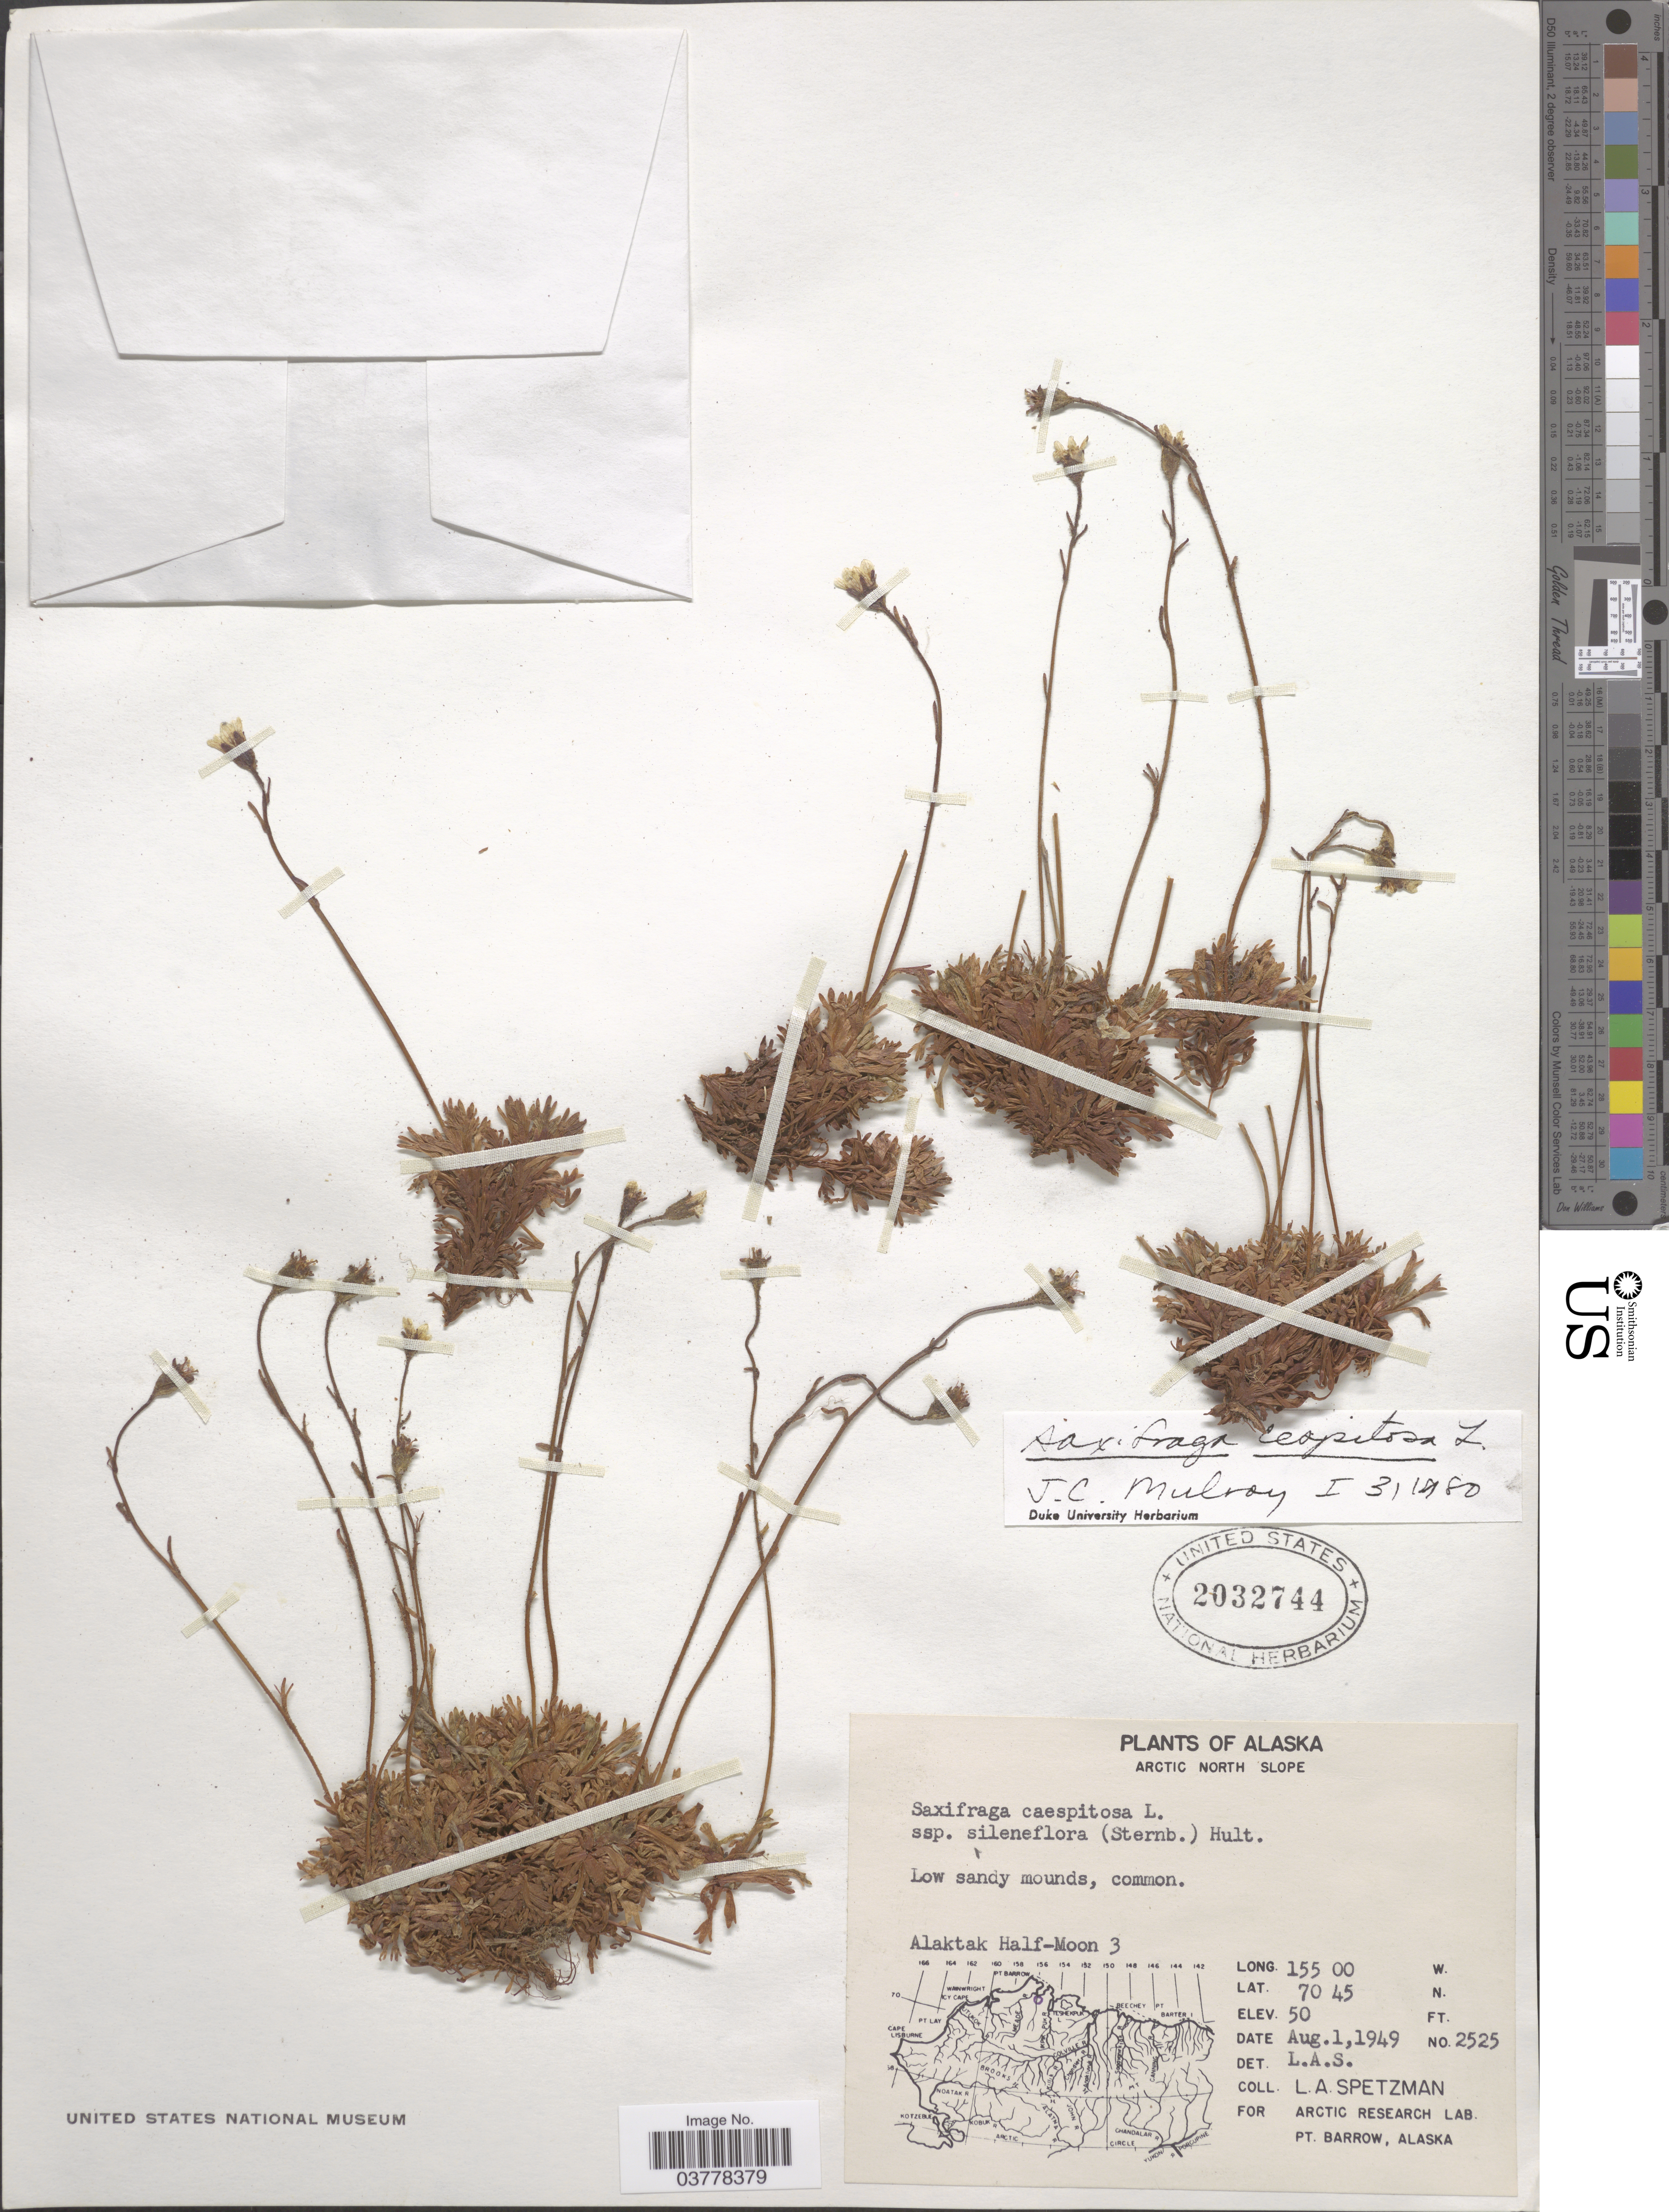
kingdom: Plantae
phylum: Tracheophyta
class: Magnoliopsida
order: Saxifragales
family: Saxifragaceae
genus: Saxifraga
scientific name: Saxifraga caespitosa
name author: L.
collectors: L. Spetzman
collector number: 2525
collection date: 1949-08-01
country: United States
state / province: Alaska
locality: Arctic North Slope. Alaktak Half-Moon 3.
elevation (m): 15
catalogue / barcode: US 2032744